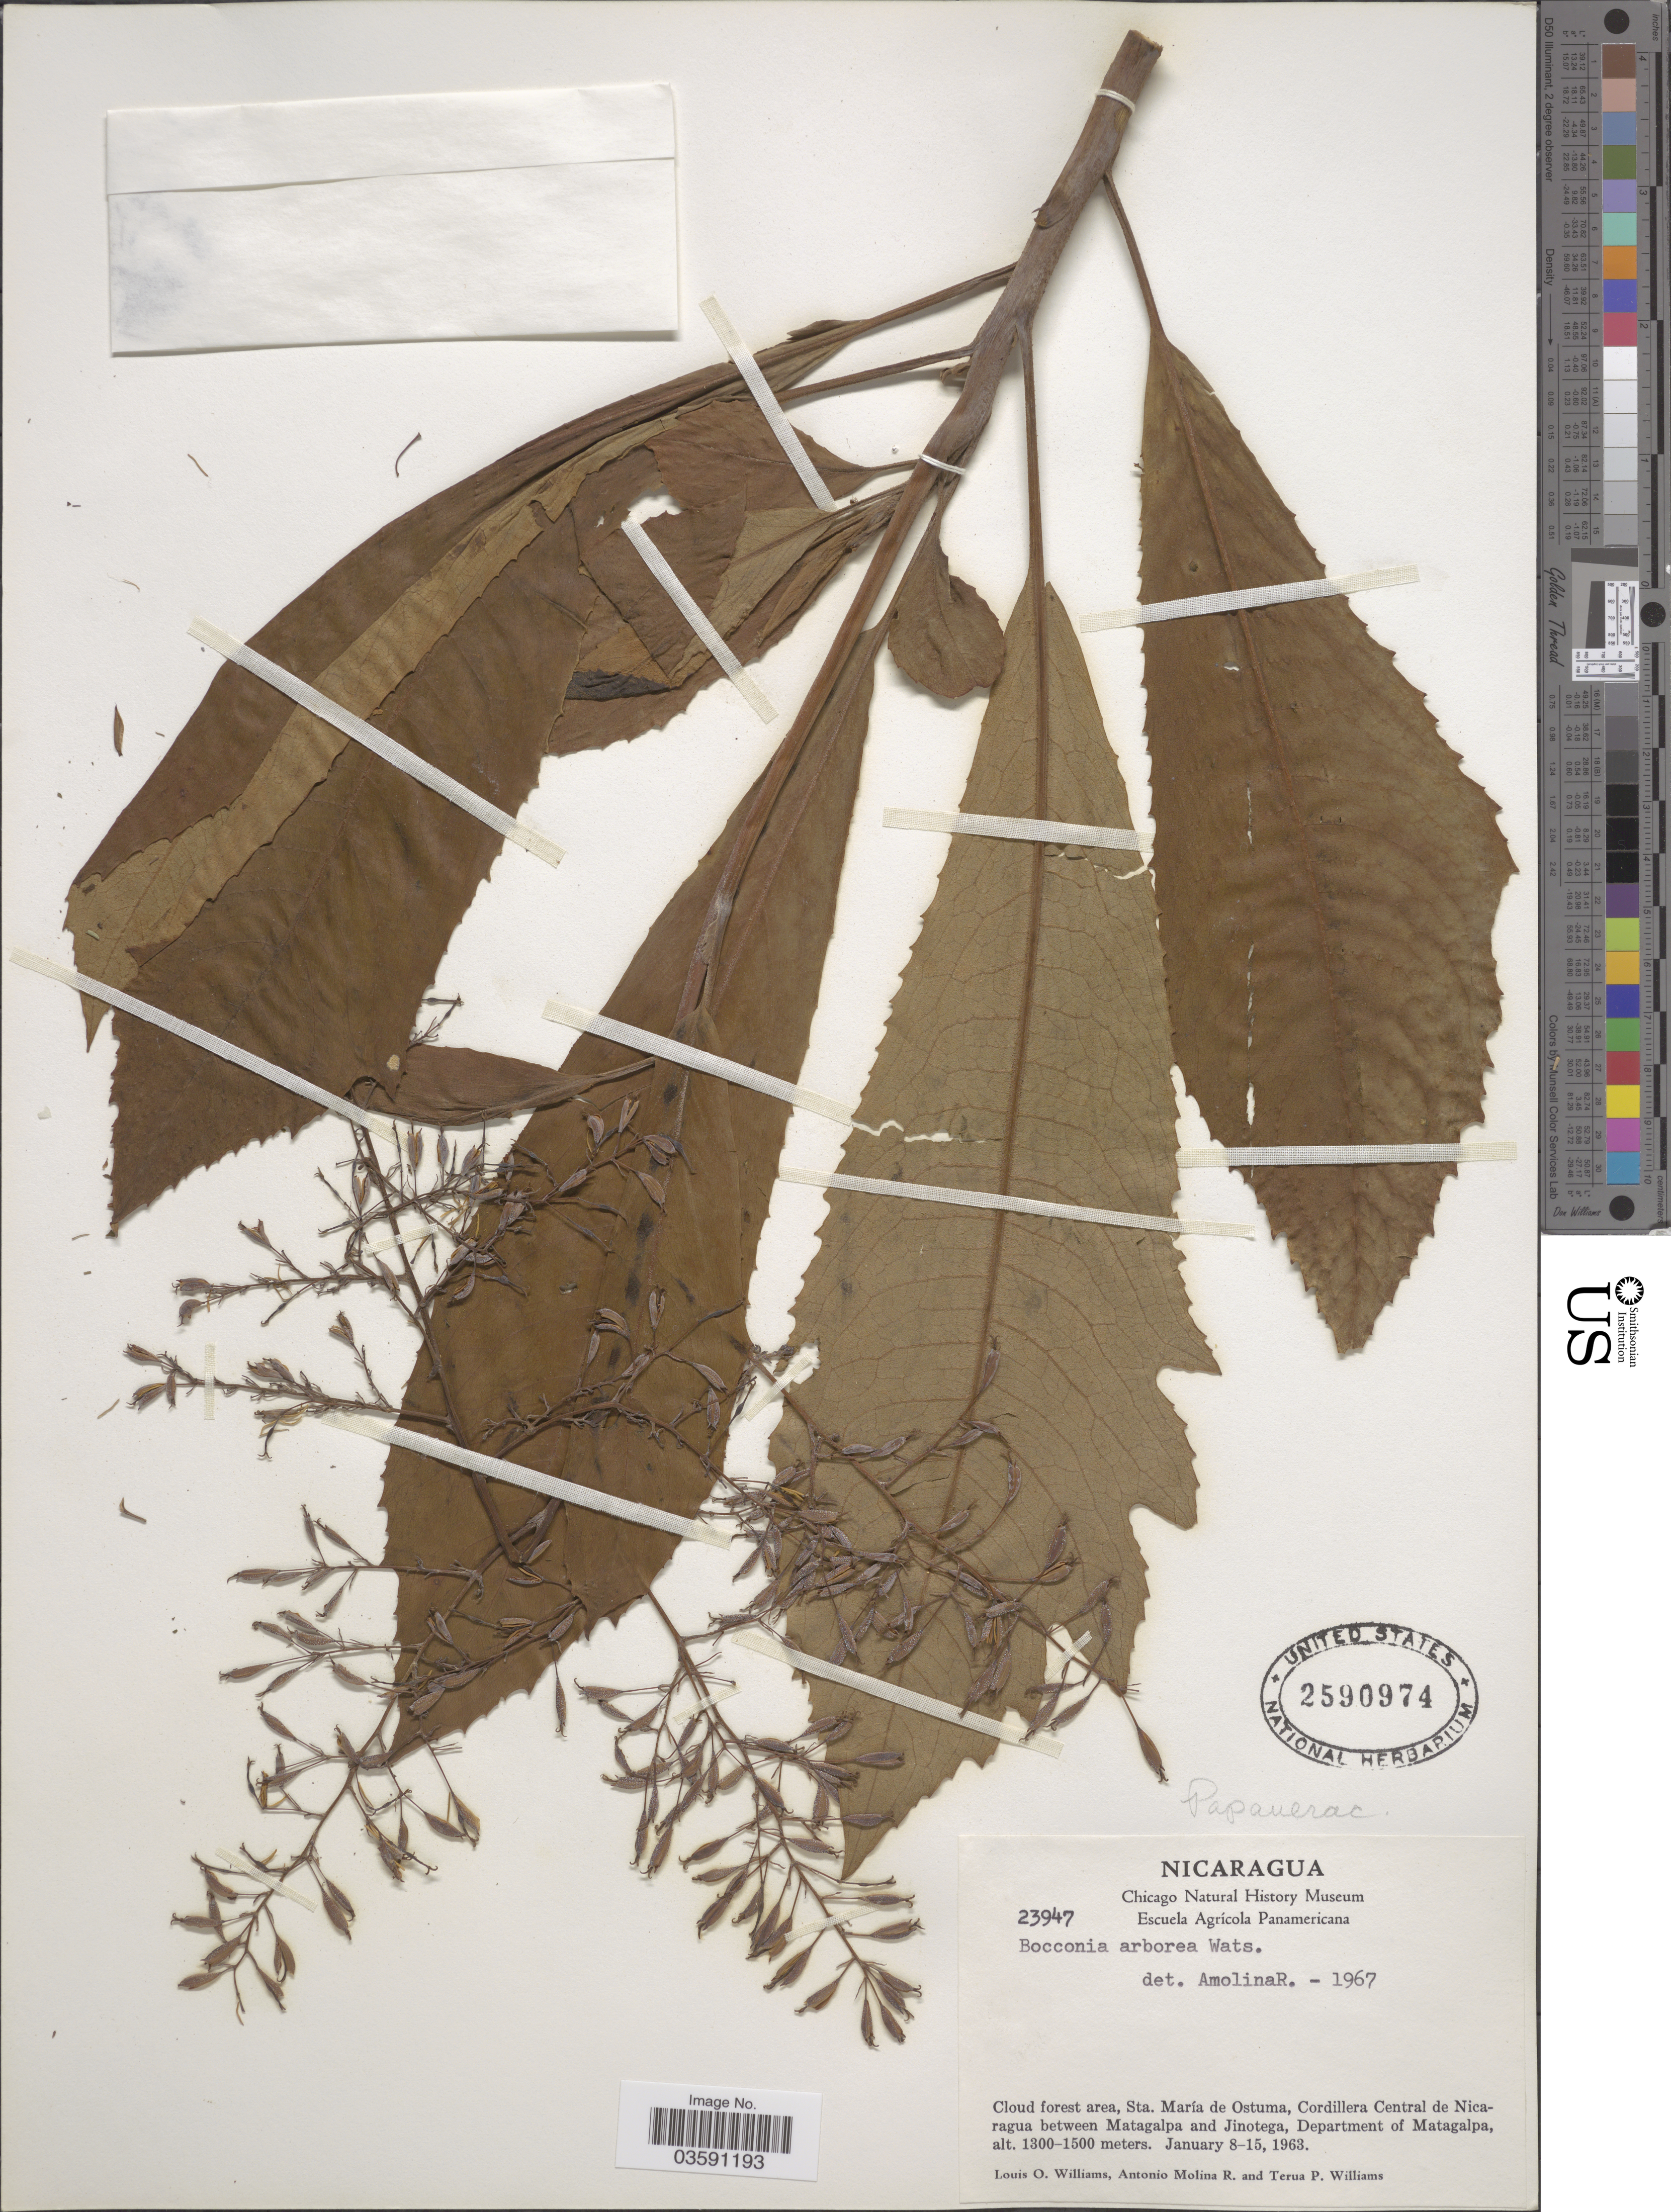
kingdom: Plantae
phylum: Tracheophyta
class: Magnoliopsida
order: Ranunculales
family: Papaveraceae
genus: Bocconia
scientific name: Bocconia arborea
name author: S. Watson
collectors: L. O. Williams, A. Molina R. & T. Williams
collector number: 23947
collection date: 1963-01-08/1963-01-15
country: Nicaragua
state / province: Matagalpa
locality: Cloud forest area, Sta. María de Ostuma, Cordillera Central de Nicaragua between Matagalpa and Jinotega, Department of Matagalpa.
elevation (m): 1300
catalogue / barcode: US 2590974